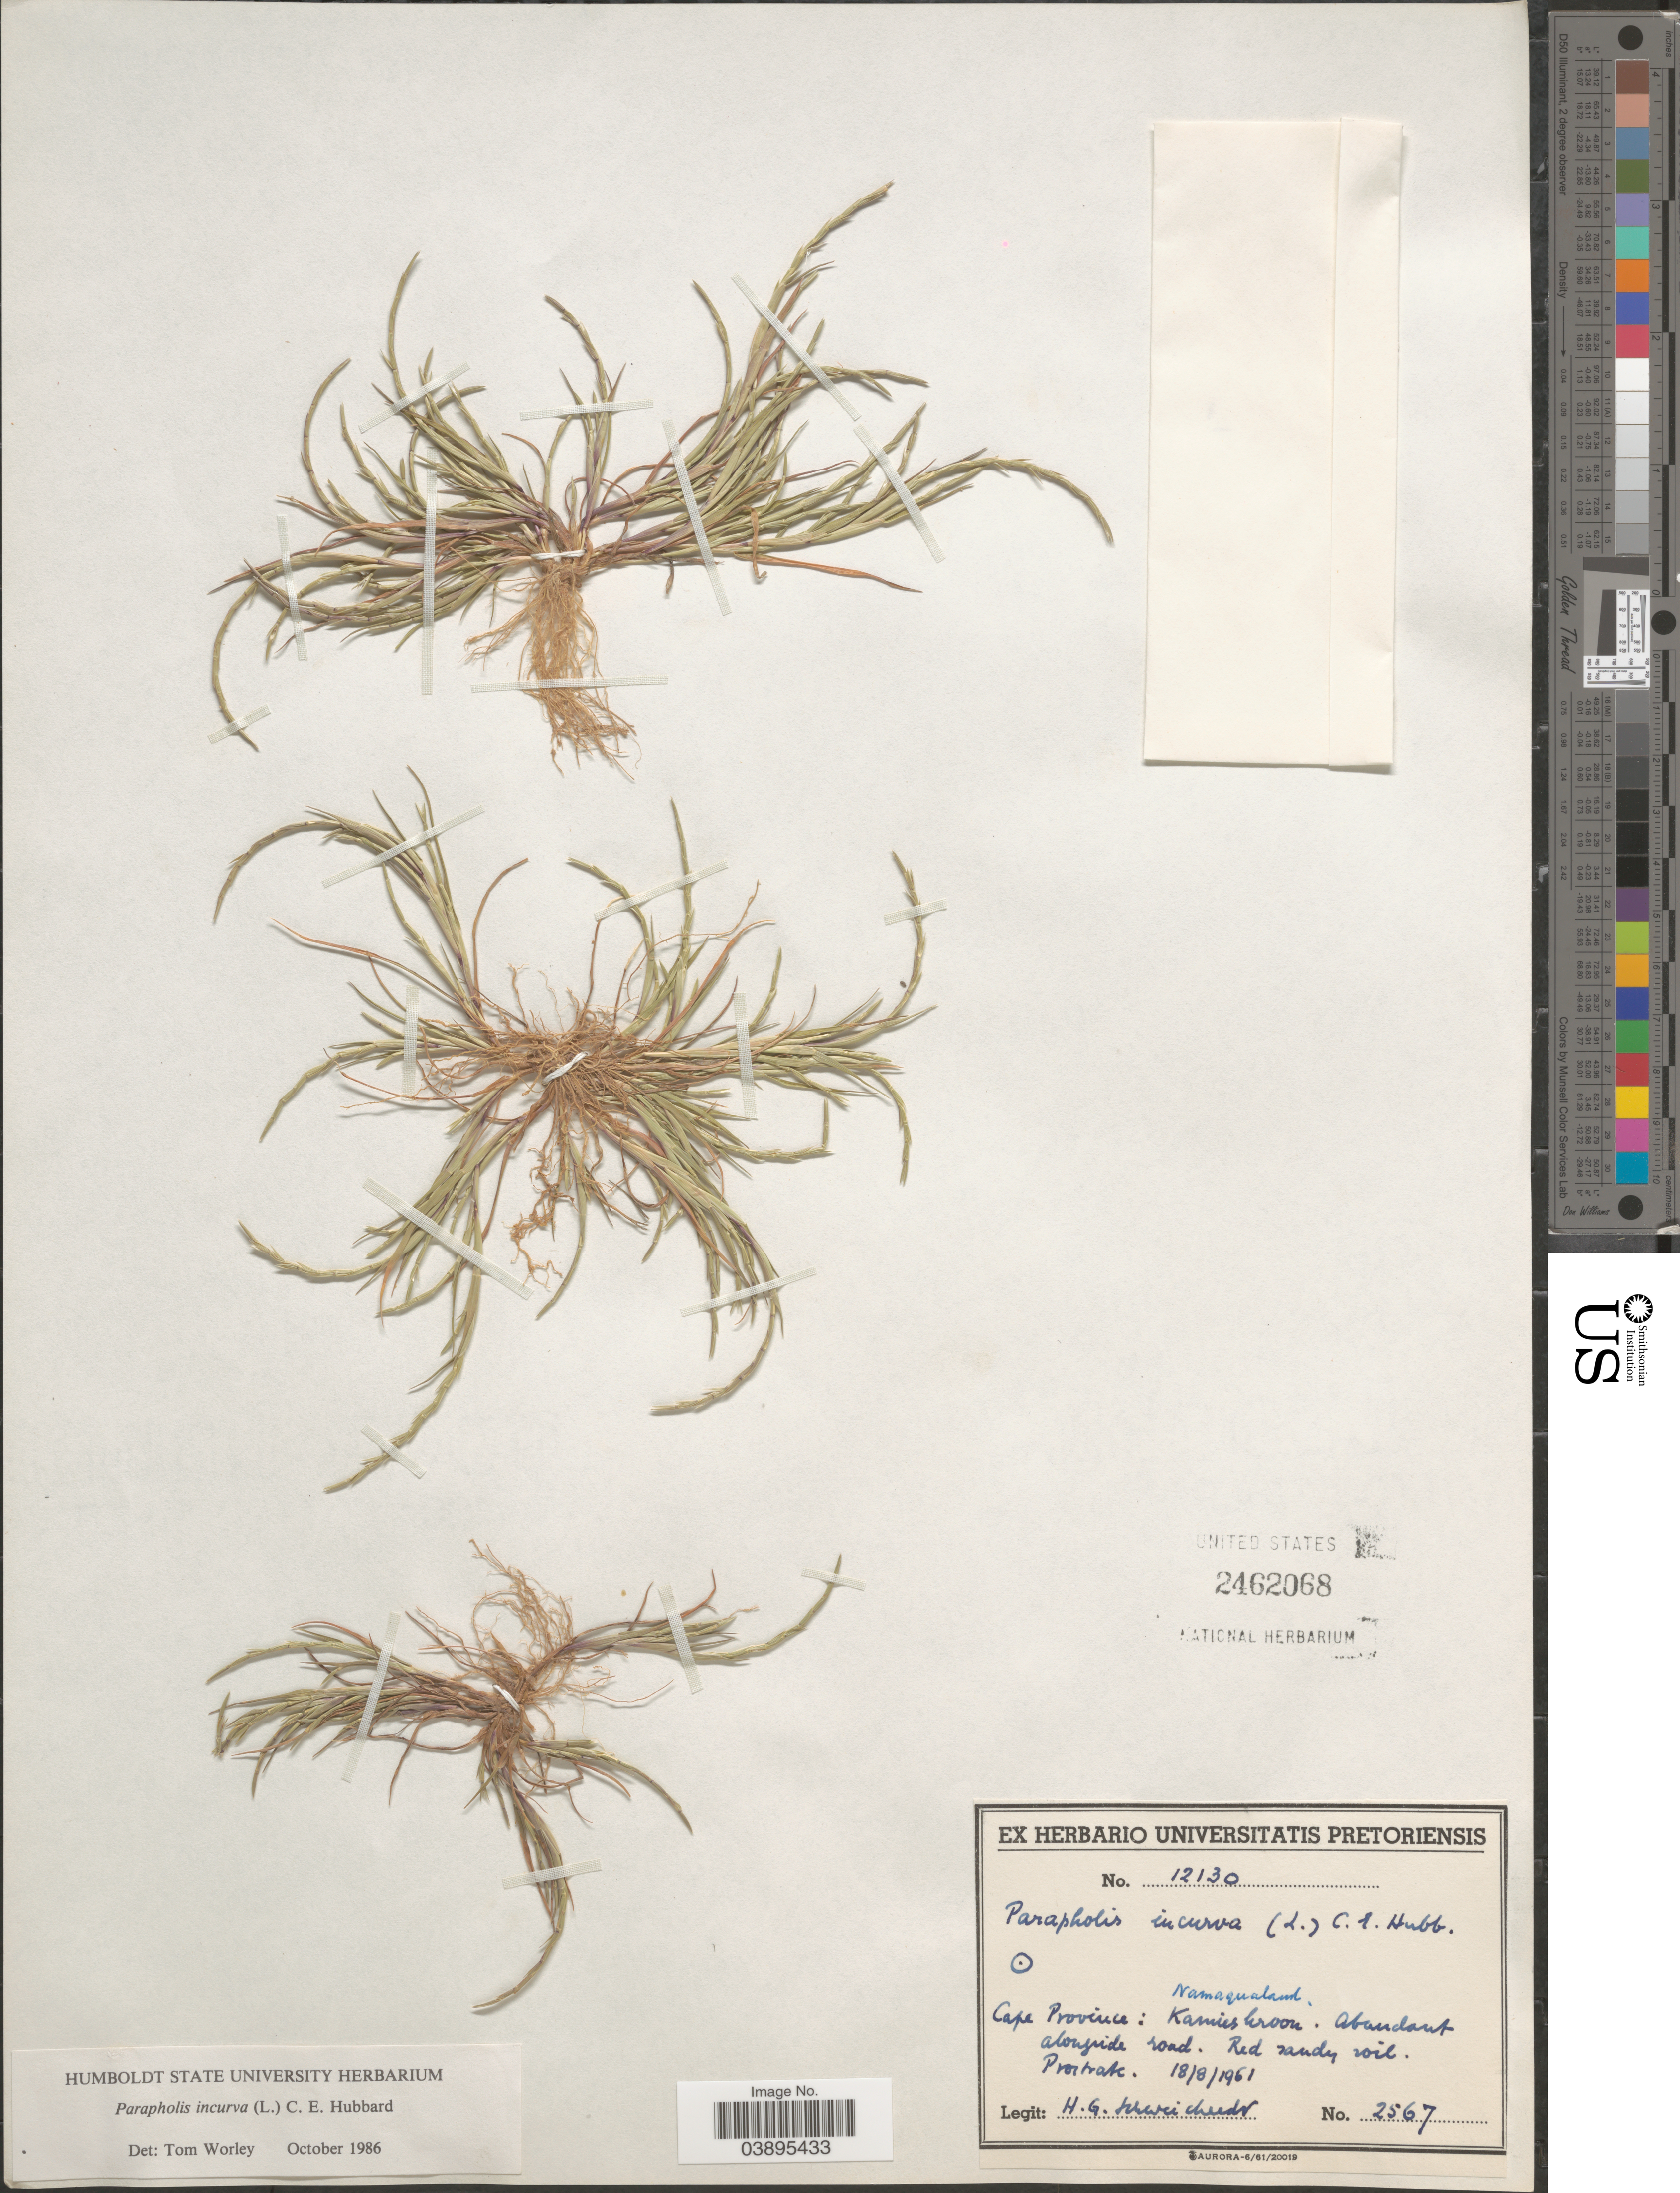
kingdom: Plantae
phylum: Tracheophyta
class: Liliopsida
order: Poales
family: Poaceae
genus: Parapholis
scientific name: Parapholis incurva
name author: (L.) C.E. Hubb.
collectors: H. Schweickerdt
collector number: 2567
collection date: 1961-08-18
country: South Africa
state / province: Northern Cape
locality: Namaqualand. Kamieskroon. Proctrak [interpreted].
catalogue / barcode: US 2462068